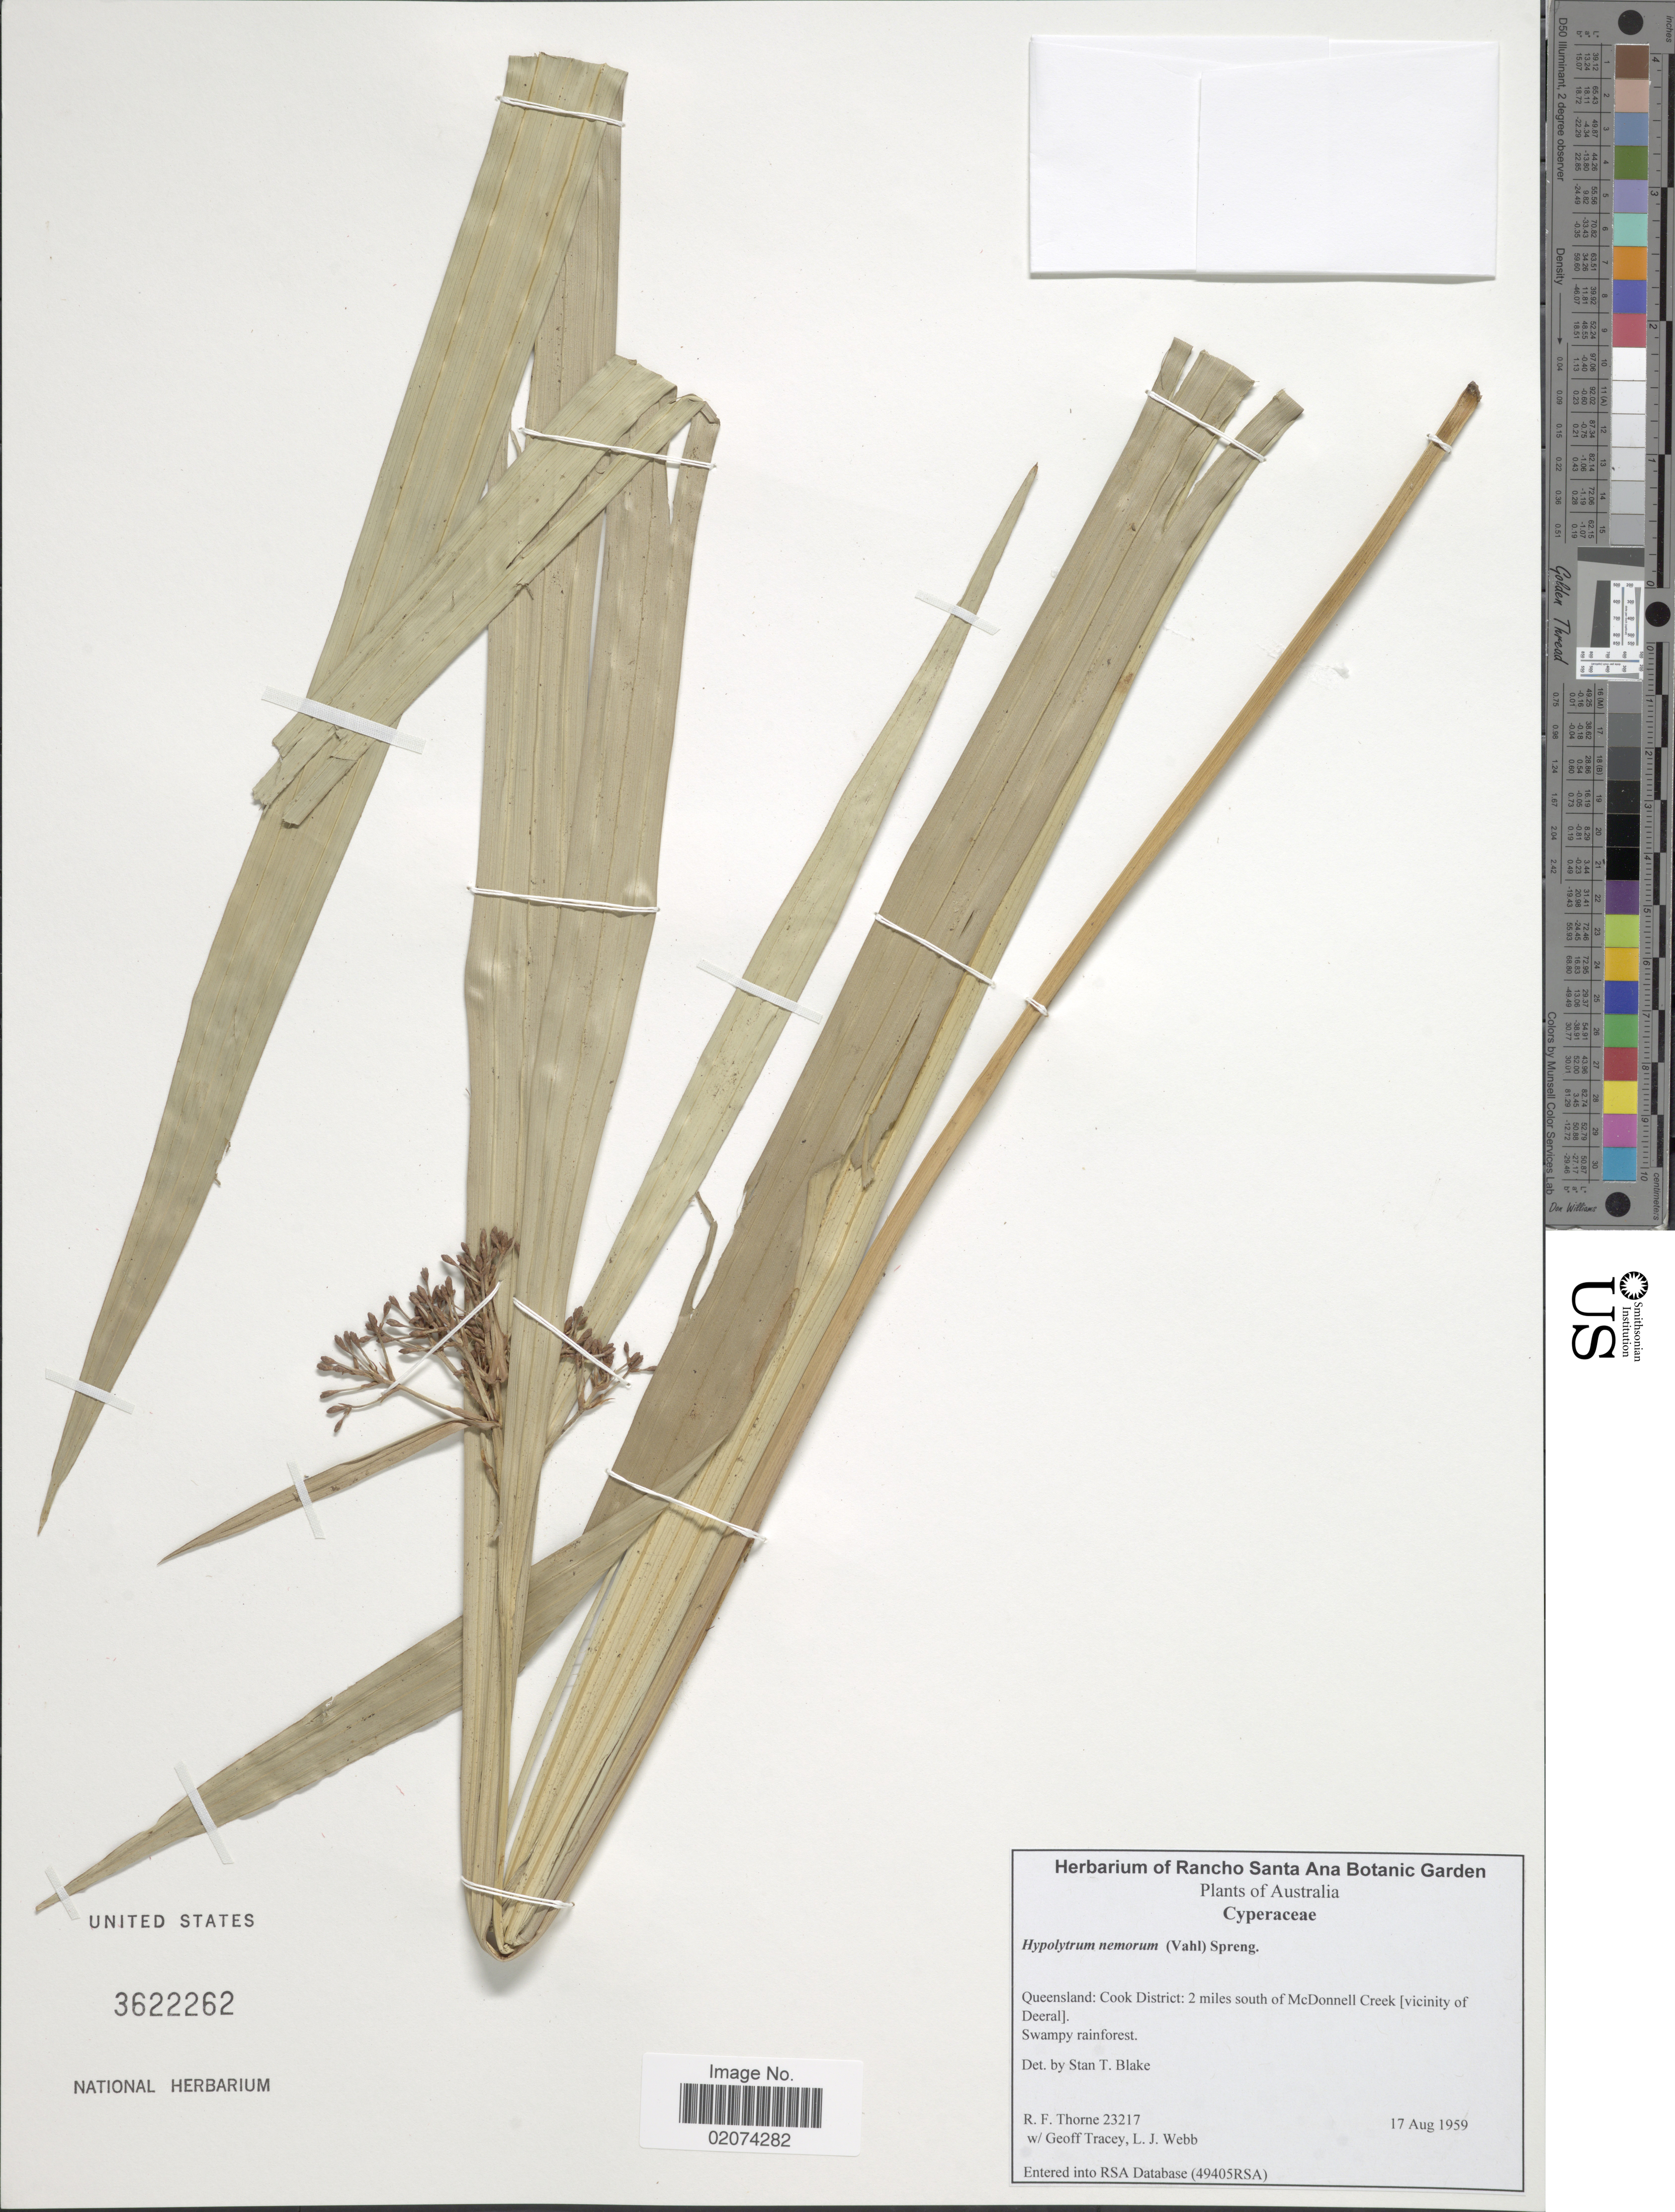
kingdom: Plantae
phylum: Tracheophyta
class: Liliopsida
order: Poales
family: Cyperaceae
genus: Hypolytrum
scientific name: Hypolytrum nemorum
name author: (Vahl) Spreng.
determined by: Strong, Mark T., (BOT), Smithsonian Institution - National Museum of Natural History (UNITED STATES)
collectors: R. F. Thorne, G. Tracey & L. Webb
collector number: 23217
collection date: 1959-08-17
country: Australia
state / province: Queensland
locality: Cook District: 2 miles south of McDonnel Creek [ Vicinity of Deeral.]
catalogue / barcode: US 3622262